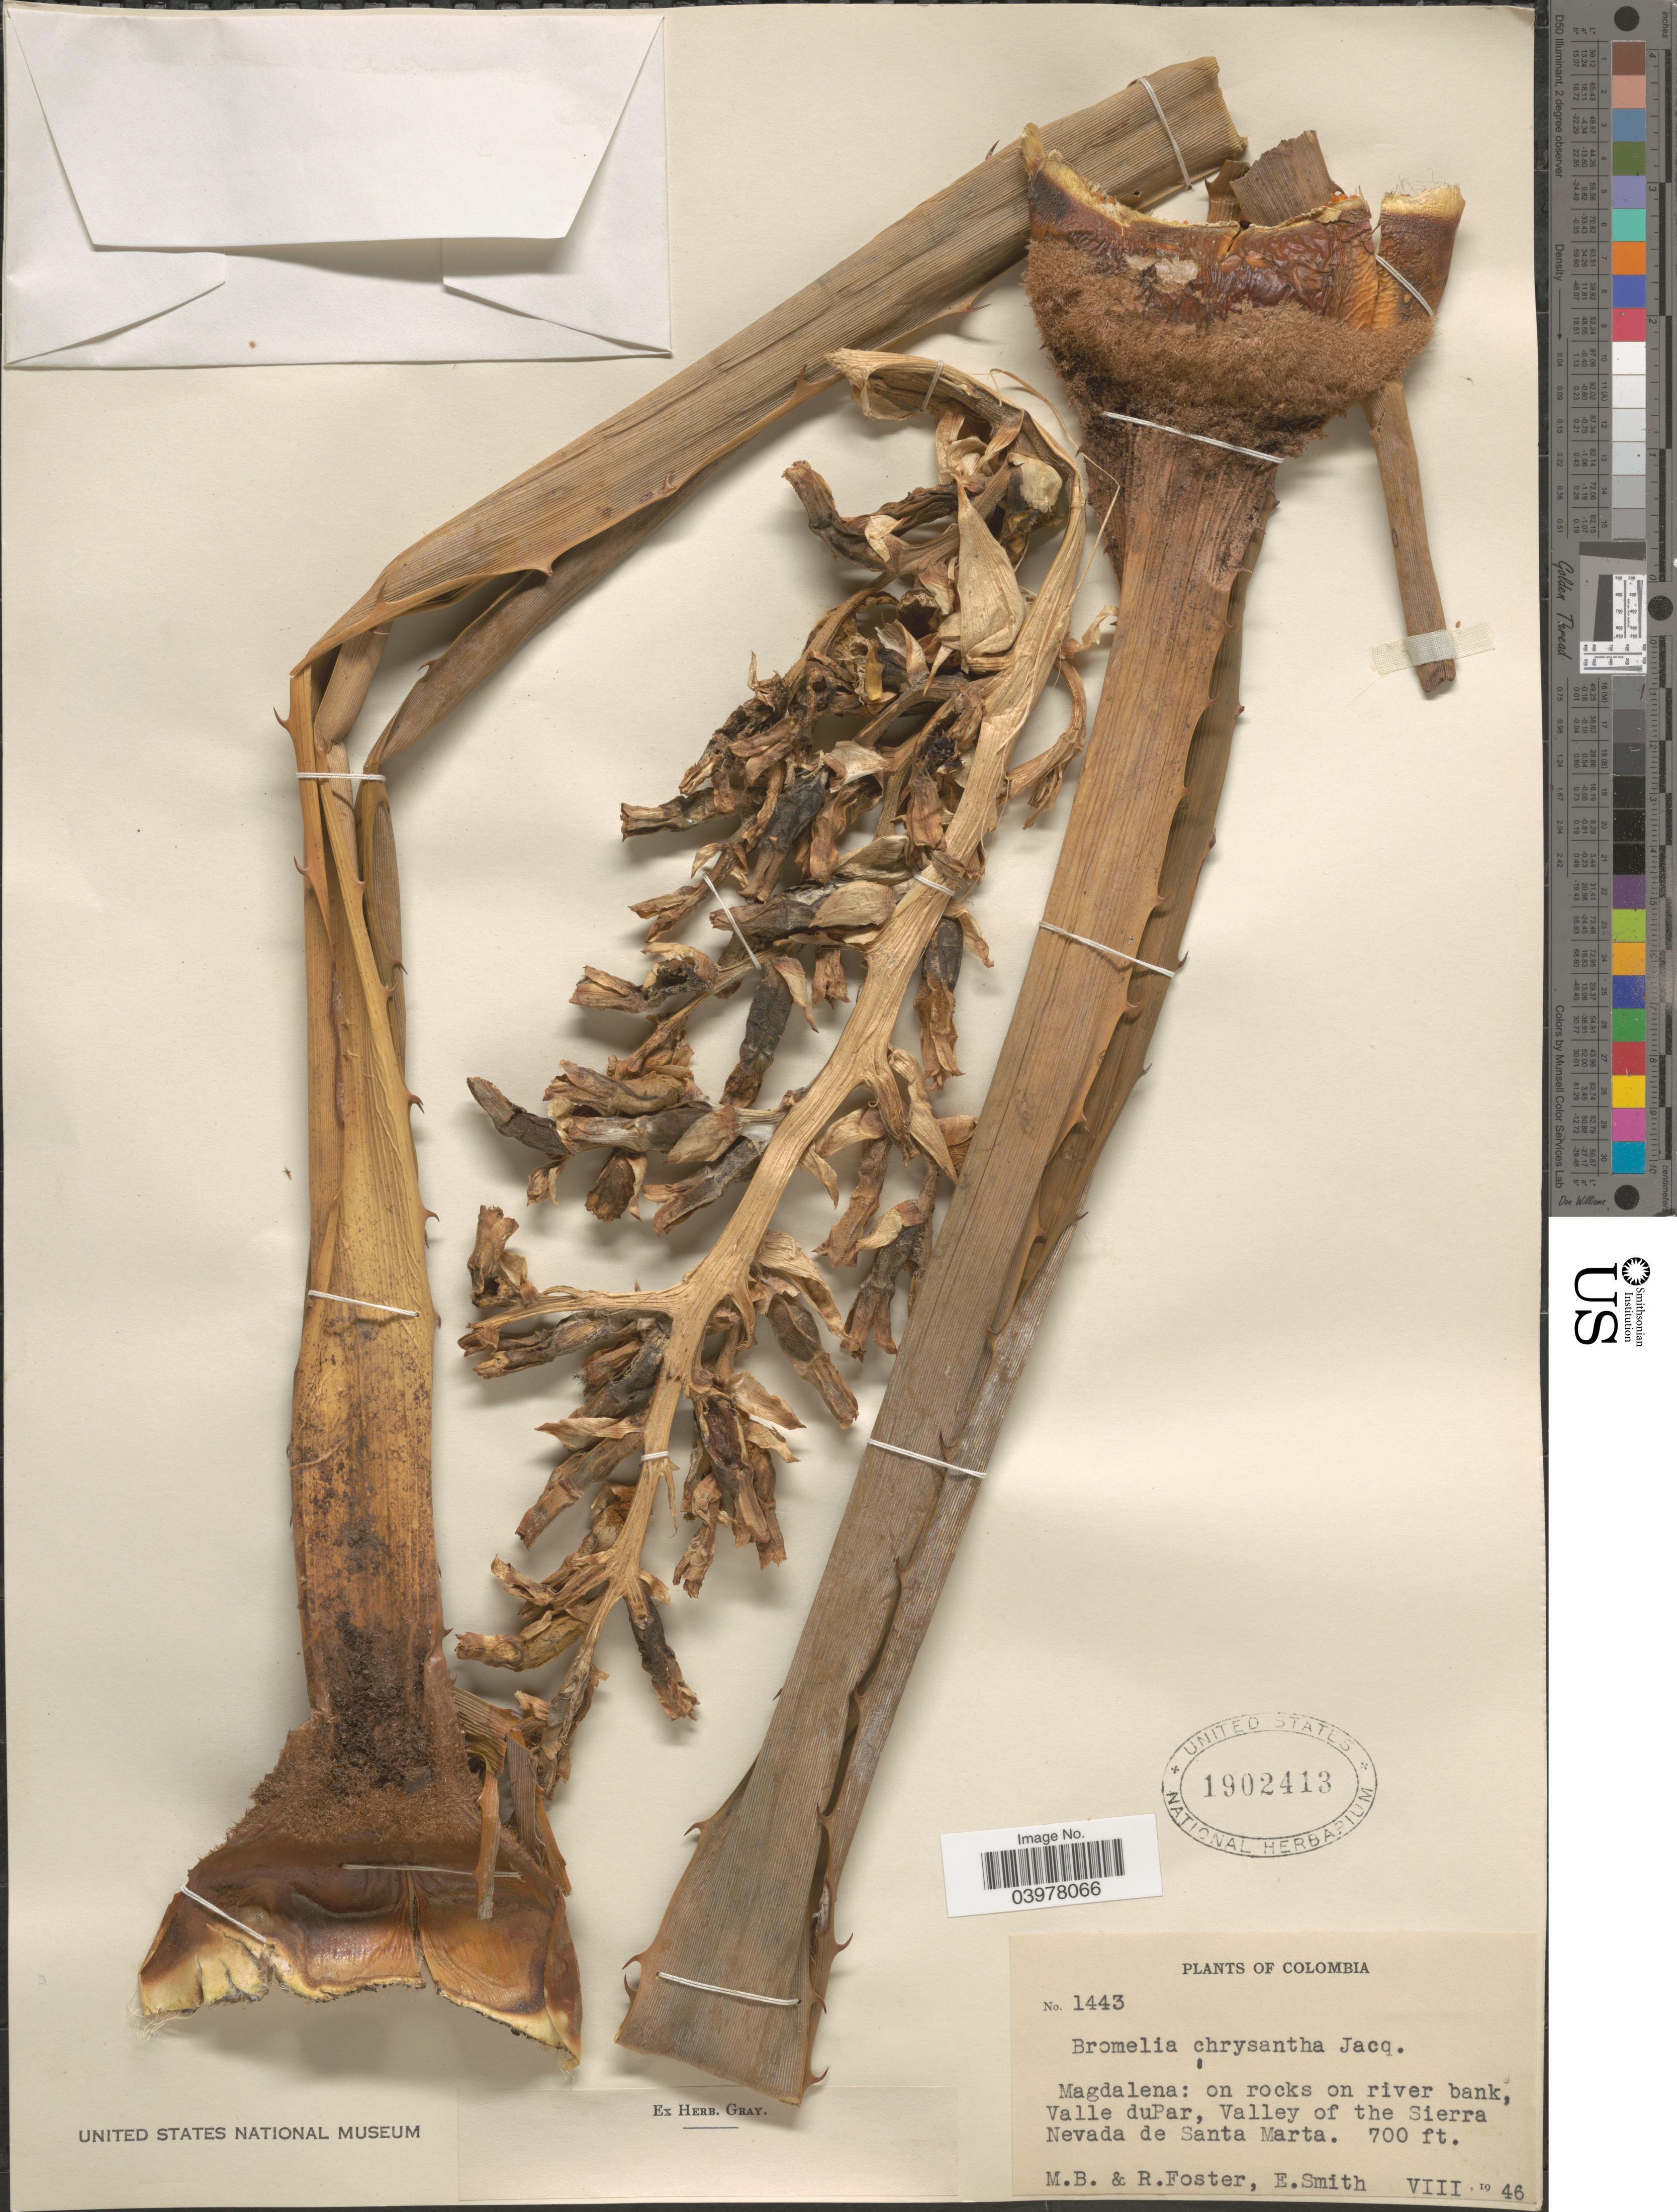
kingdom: Plantae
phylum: Tracheophyta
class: Liliopsida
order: Poales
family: Bromeliaceae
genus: Bromelia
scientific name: Bromelia chrysantha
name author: Jacq.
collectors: M. B. Foster, R. Foster & E. Smith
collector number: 1443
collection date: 1946-08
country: Colombia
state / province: Magdalena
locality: On rocks on river bank, Valle duPar, Valley of the Sierra Nevada de Santa Marta.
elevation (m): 213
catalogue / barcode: US 1902413